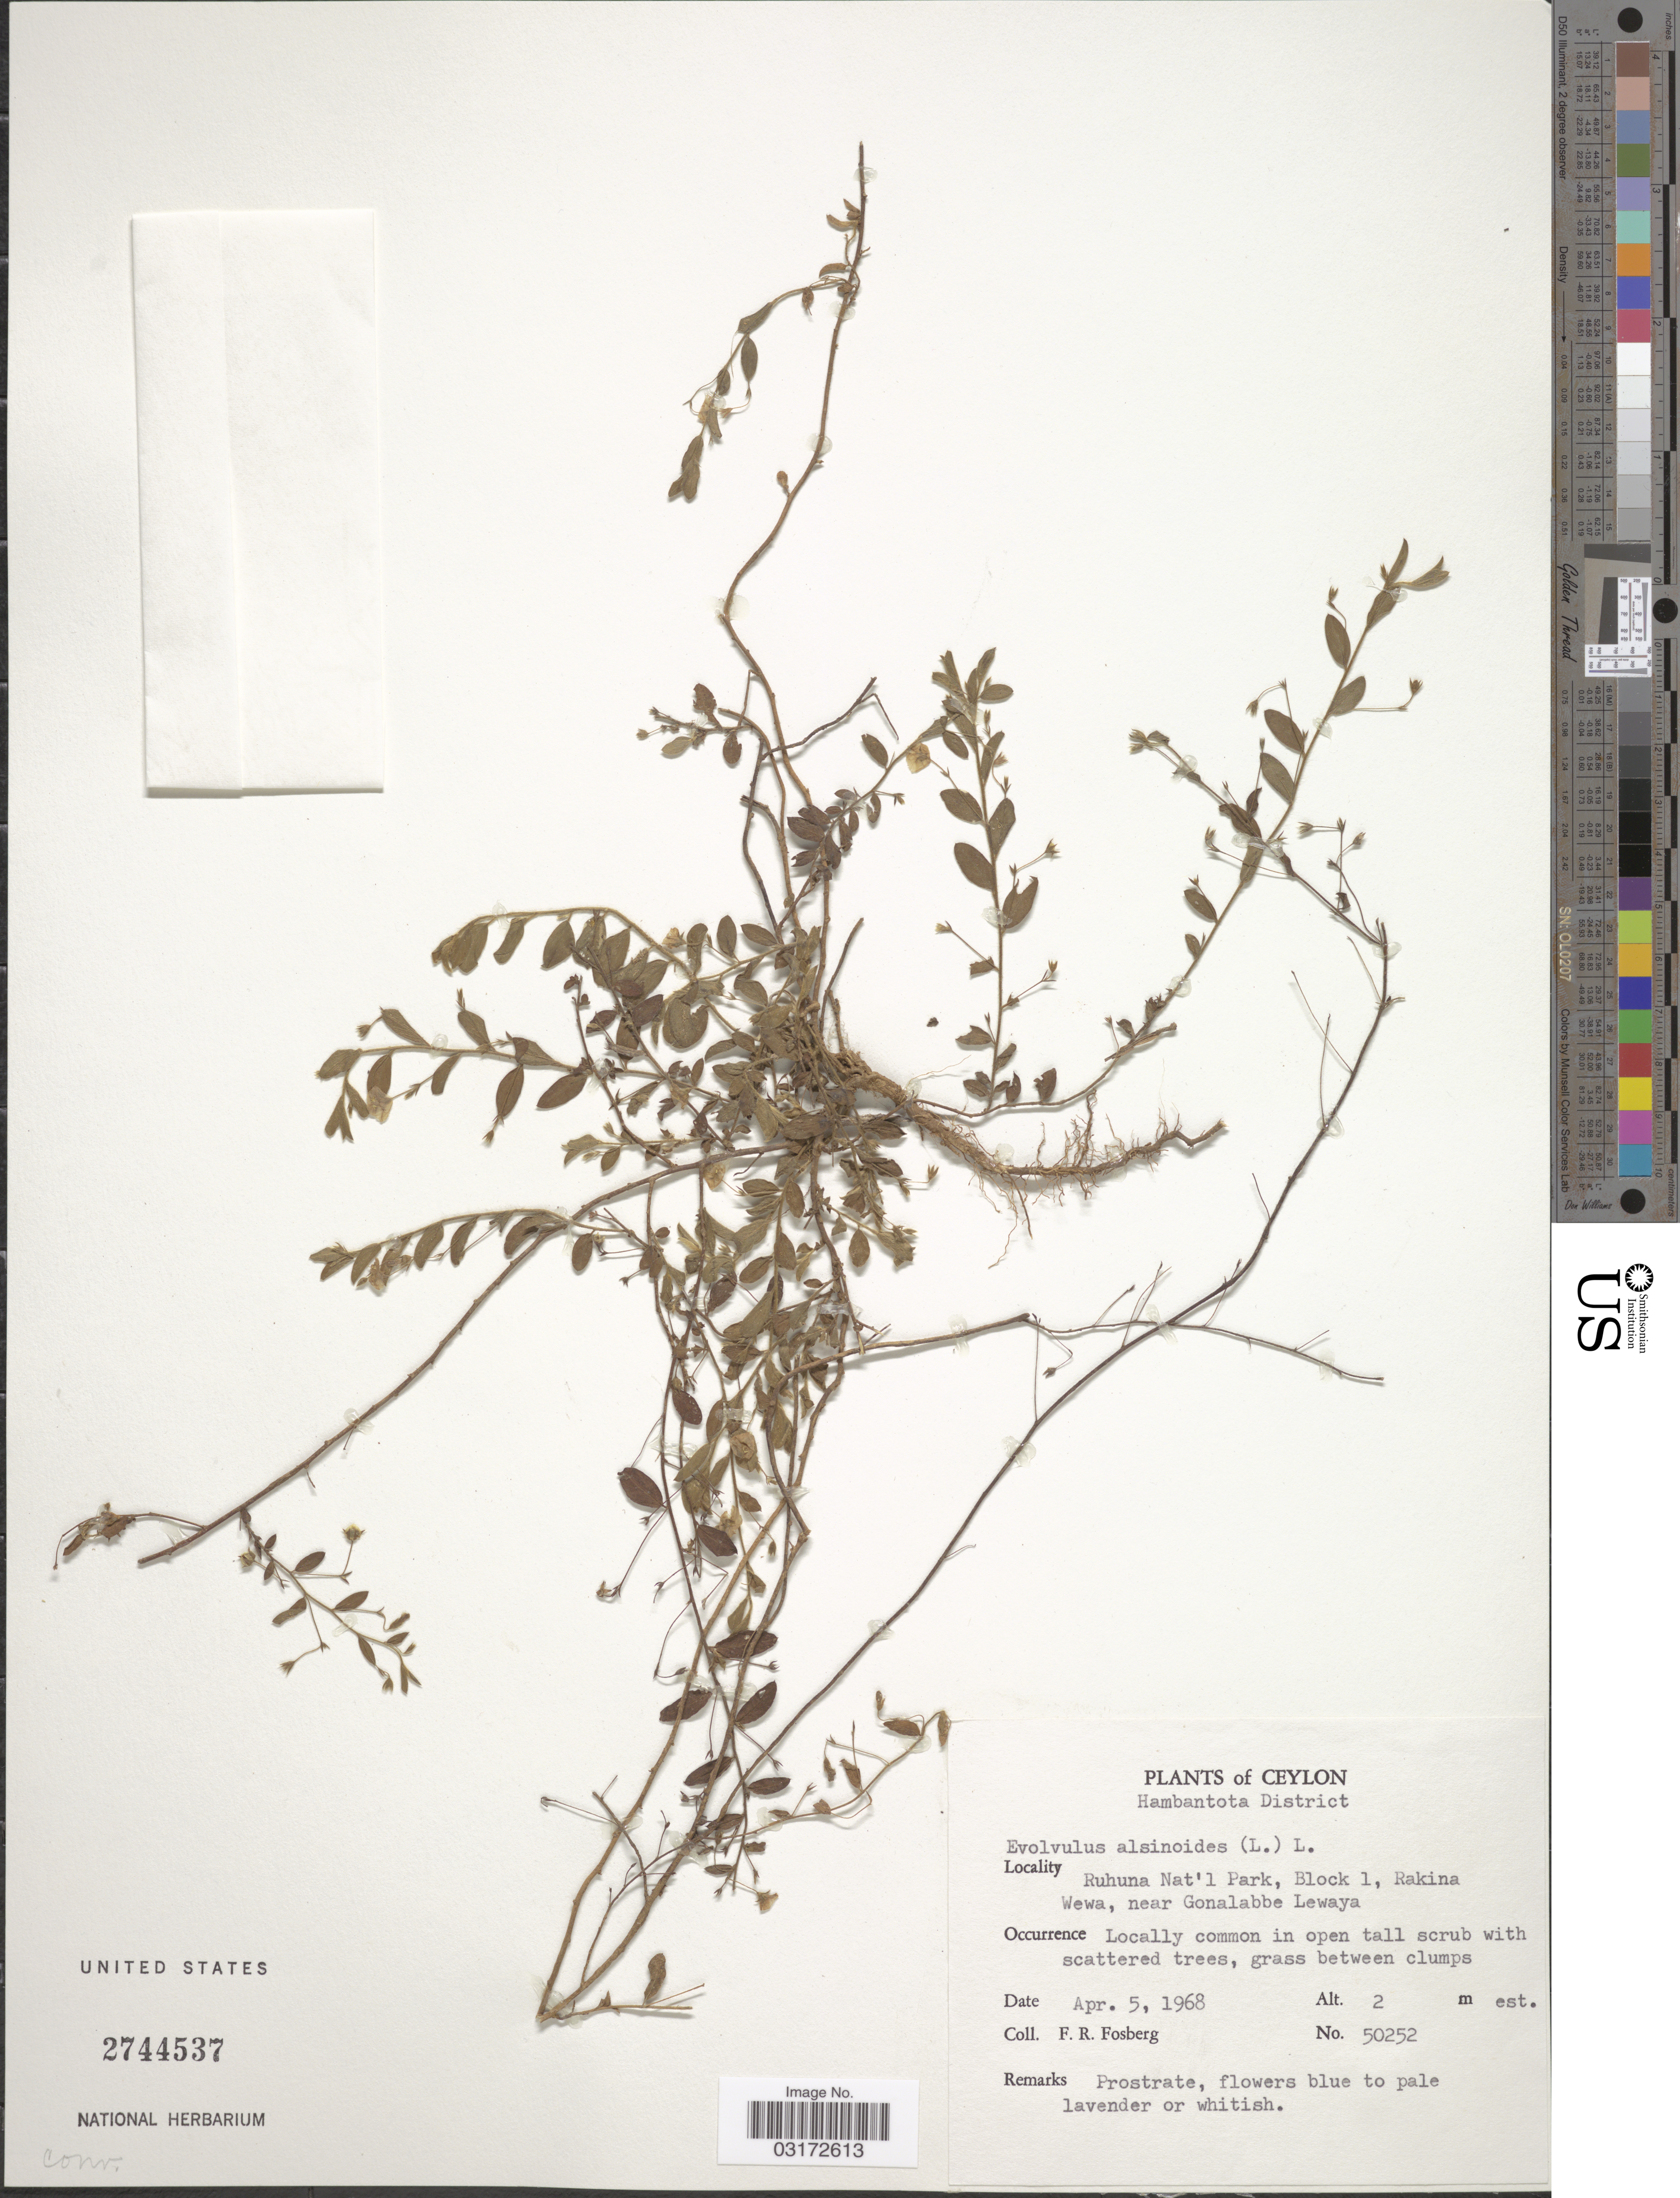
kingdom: Plantae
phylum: Tracheophyta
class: Magnoliopsida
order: Solanales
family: Convolvulaceae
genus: Evolvulus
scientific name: Evolvulus alsinoides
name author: (L.) L.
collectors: F. R. Fosberg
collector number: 50252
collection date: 1968-04-05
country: Sri Lanka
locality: Ceylon. Hambantota District. Ruhuna Nat'l Park, Block 1, Rakina Wewa, near Gonalabbe Lewaya.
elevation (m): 2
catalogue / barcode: US 2744537